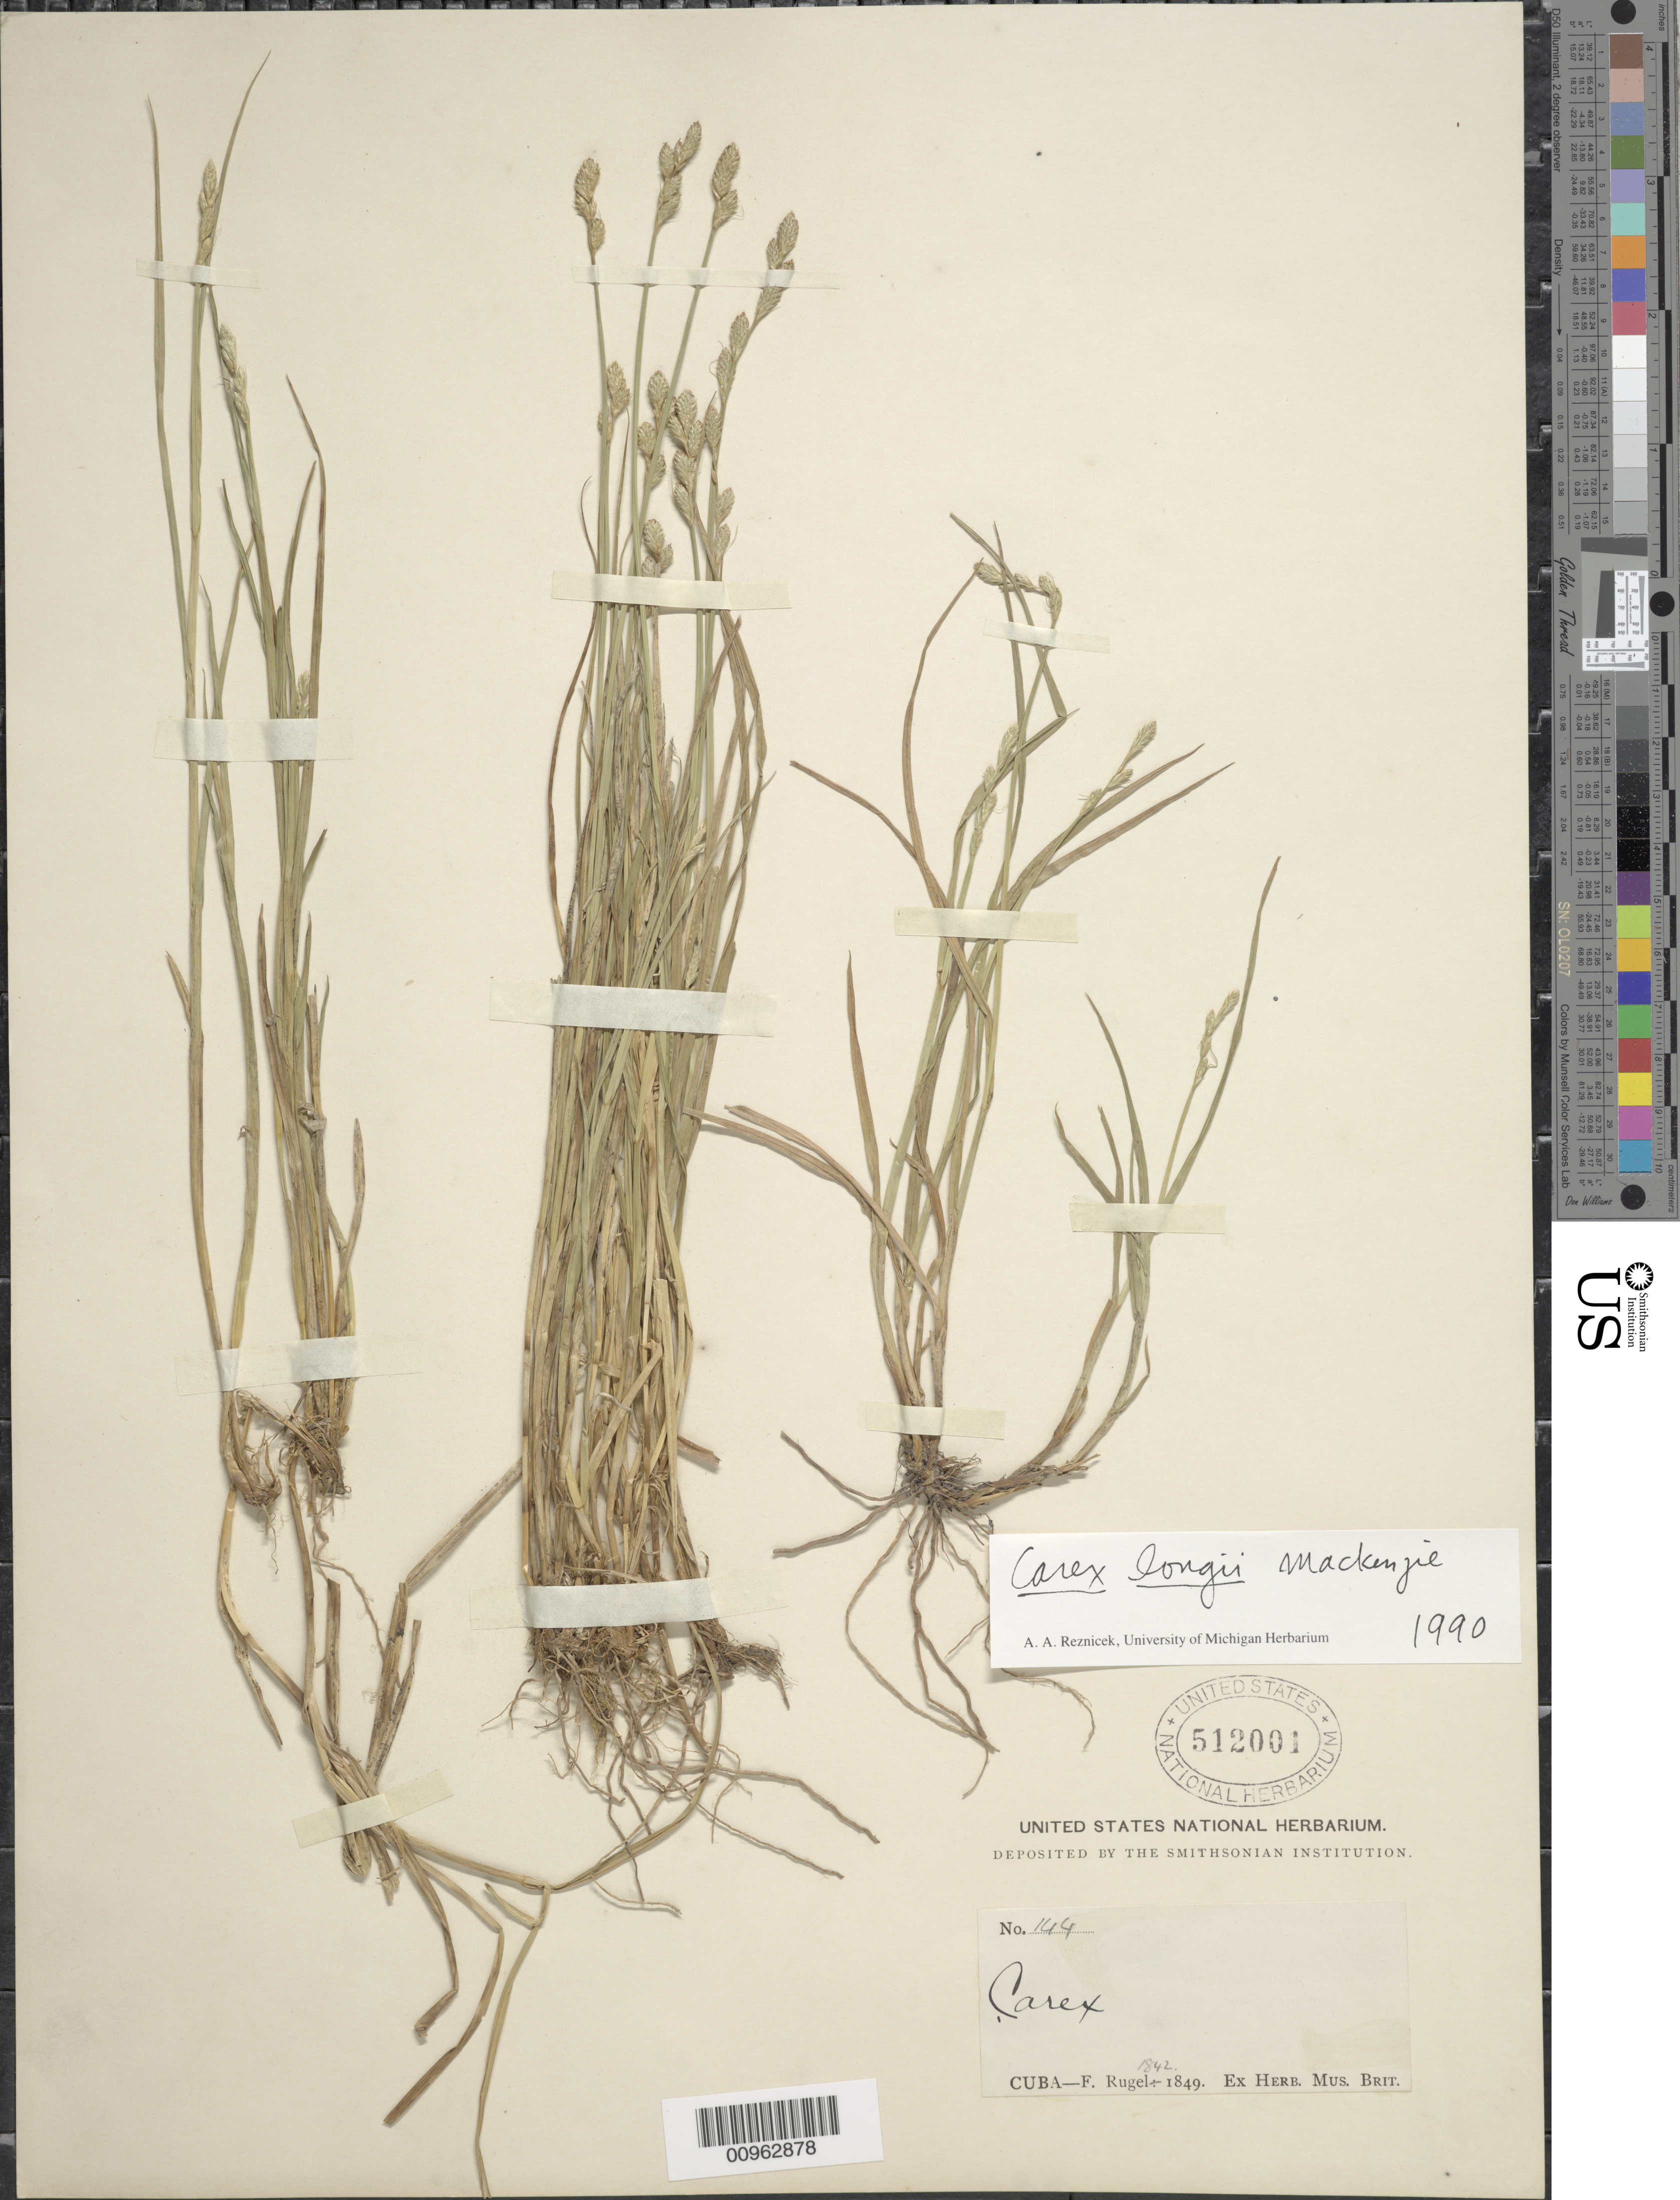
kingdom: Plantae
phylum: Tracheophyta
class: Liliopsida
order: Poales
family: Cyperaceae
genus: Carex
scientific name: Carex longii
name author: Mack.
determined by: Reznicek, A. A.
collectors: F. Rugel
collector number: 144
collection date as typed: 1842 to -- --- 1849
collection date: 1842/1849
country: Cuba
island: Cuba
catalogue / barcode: US 512001